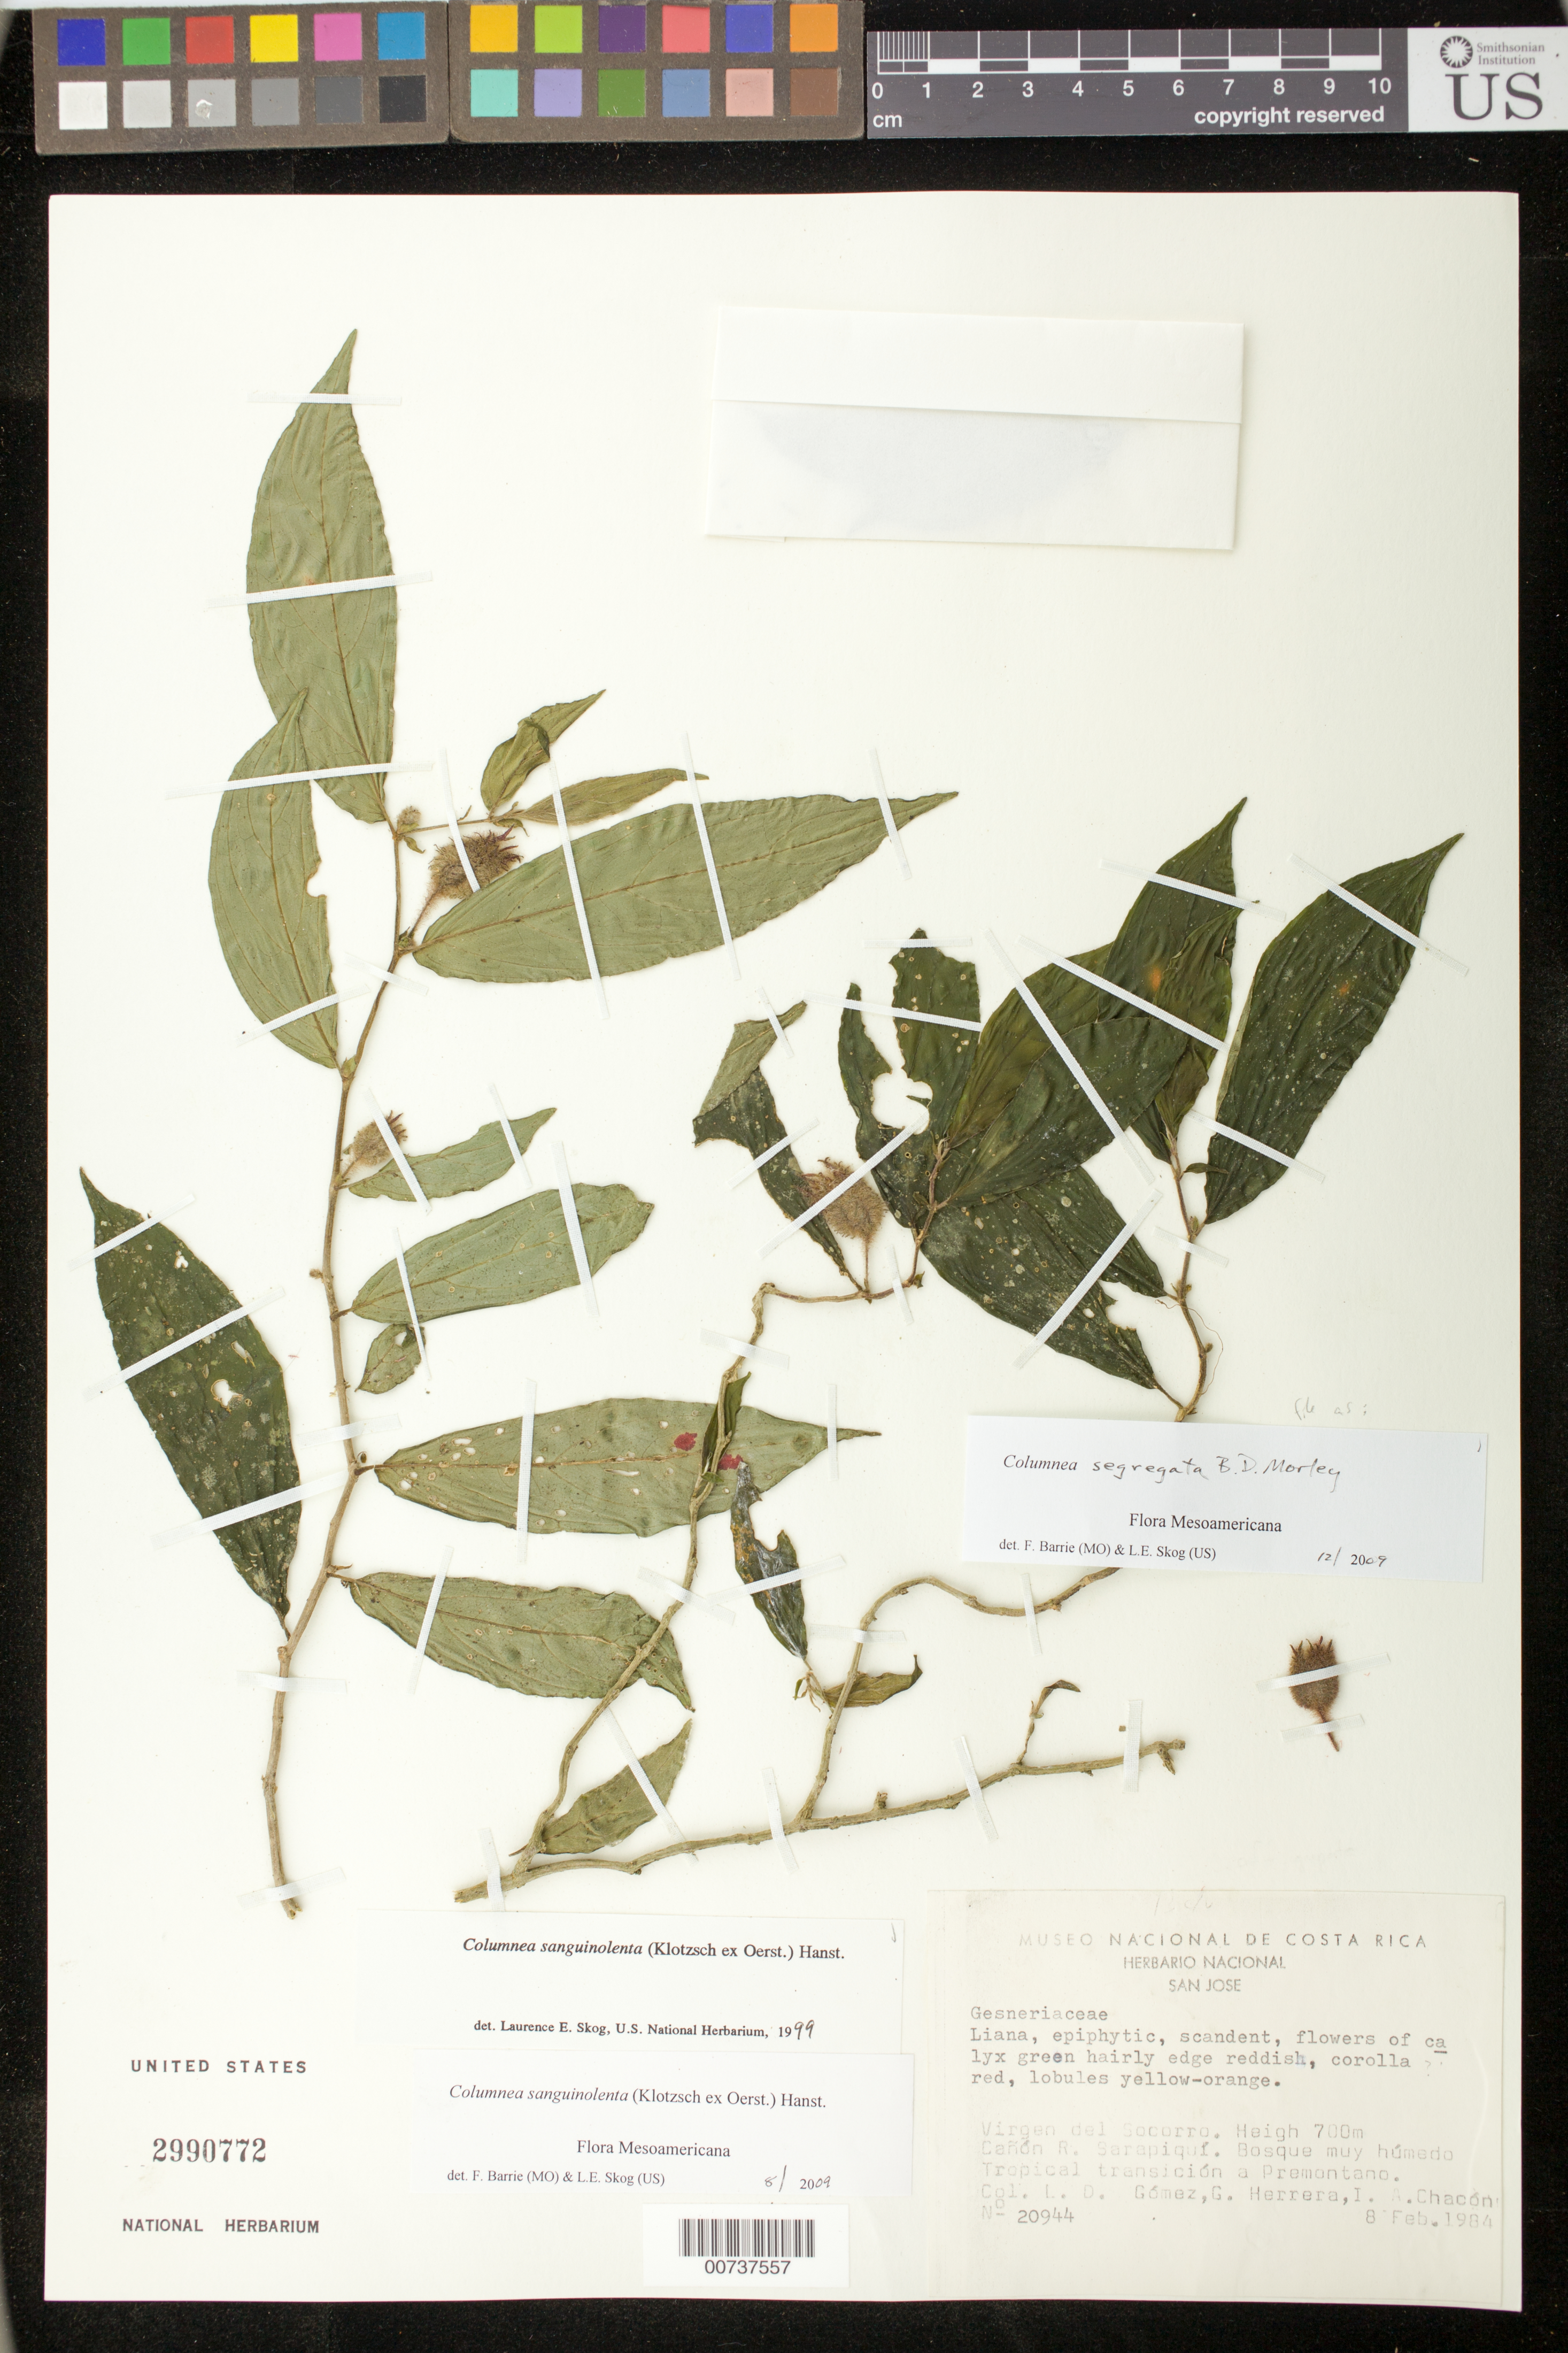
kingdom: Plantae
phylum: Tracheophyta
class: Magnoliopsida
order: Lamiales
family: Gesneriaceae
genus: Columnea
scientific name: Columnea segregata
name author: B.D. Morley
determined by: Barrie, F. R.; Skog, Laurence E.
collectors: L. D. Gómez, G. Herrera & I. Chacón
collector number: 20944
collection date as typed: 08 Feb 1984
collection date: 1984-02-08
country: Costa Rica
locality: Virgen del Socorro, Cañón R. Sarapiquí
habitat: Bosque muy húmedo tropical transición a premontano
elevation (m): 700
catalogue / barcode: US 2990772